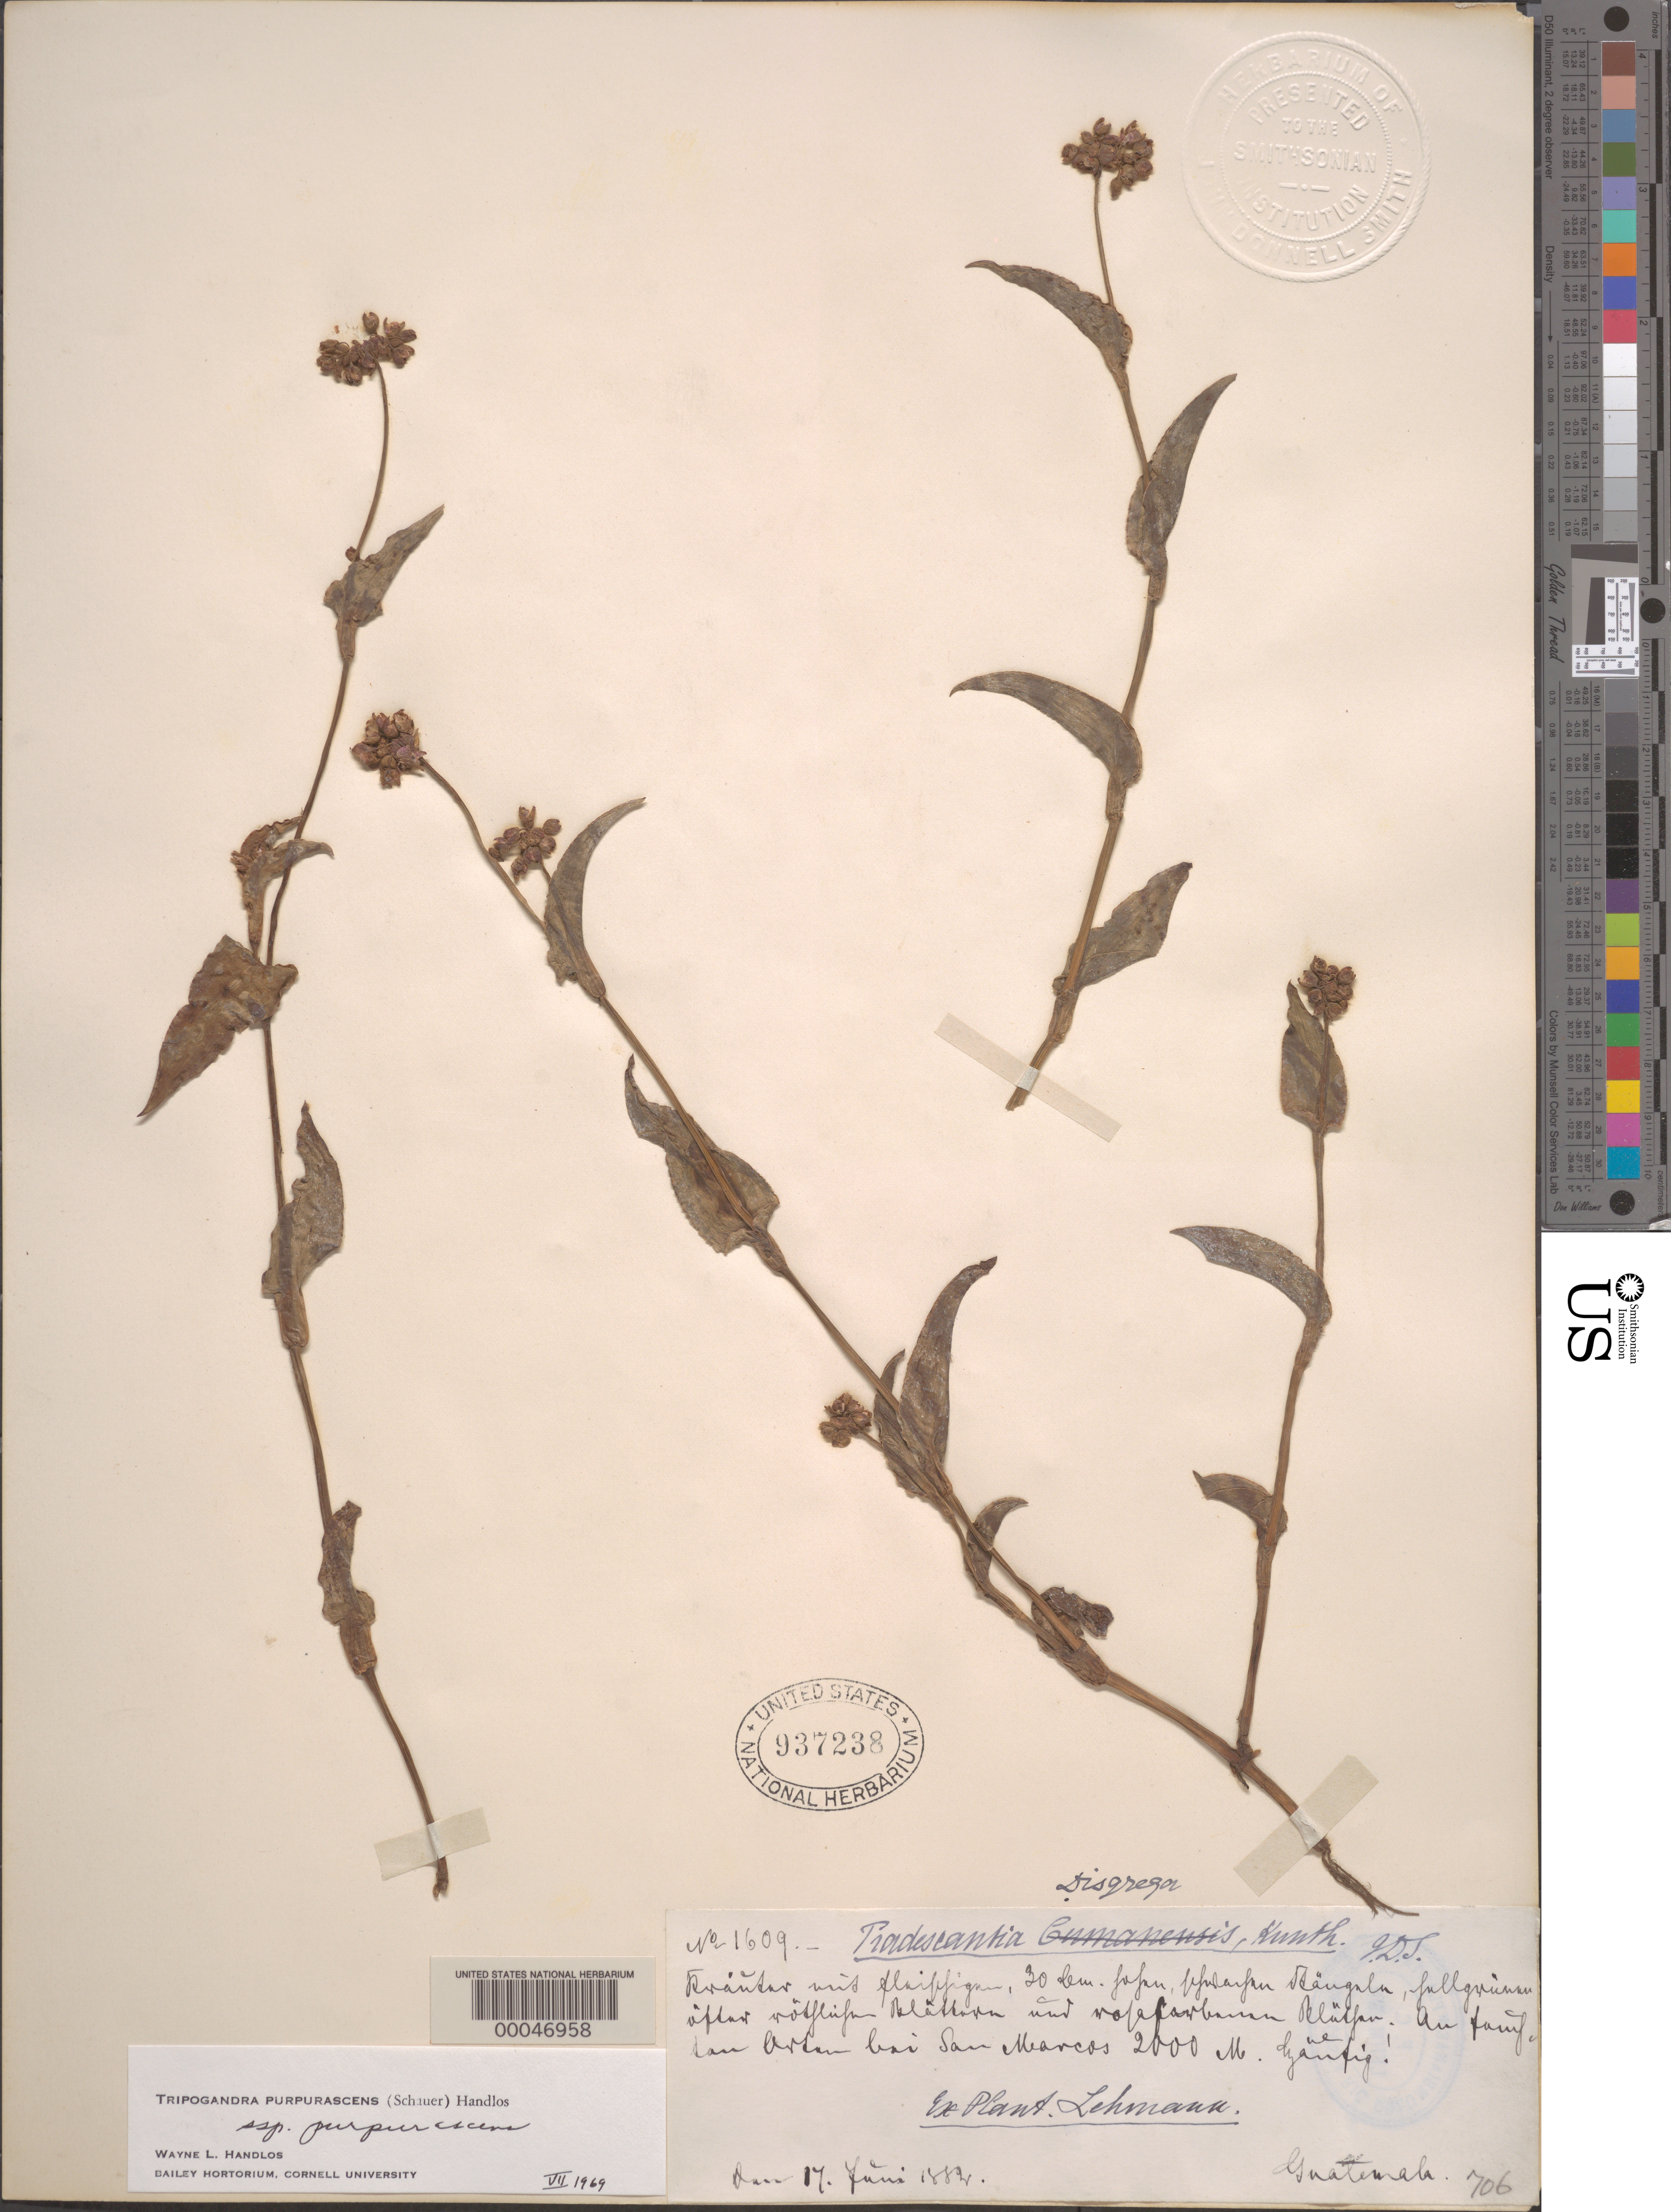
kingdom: Plantae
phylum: Tracheophyta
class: Liliopsida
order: Commelinales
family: Commelinaceae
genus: Tripogandra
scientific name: Tripogandra purpurascens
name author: (S. Schauer) Handlos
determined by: Handlos, W. L.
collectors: J. Donnell Smith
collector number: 1609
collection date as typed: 17 Jun 1882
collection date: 1882-06-17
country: Guatemala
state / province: San Marcos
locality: San Andan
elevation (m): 2000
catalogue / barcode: US 937238